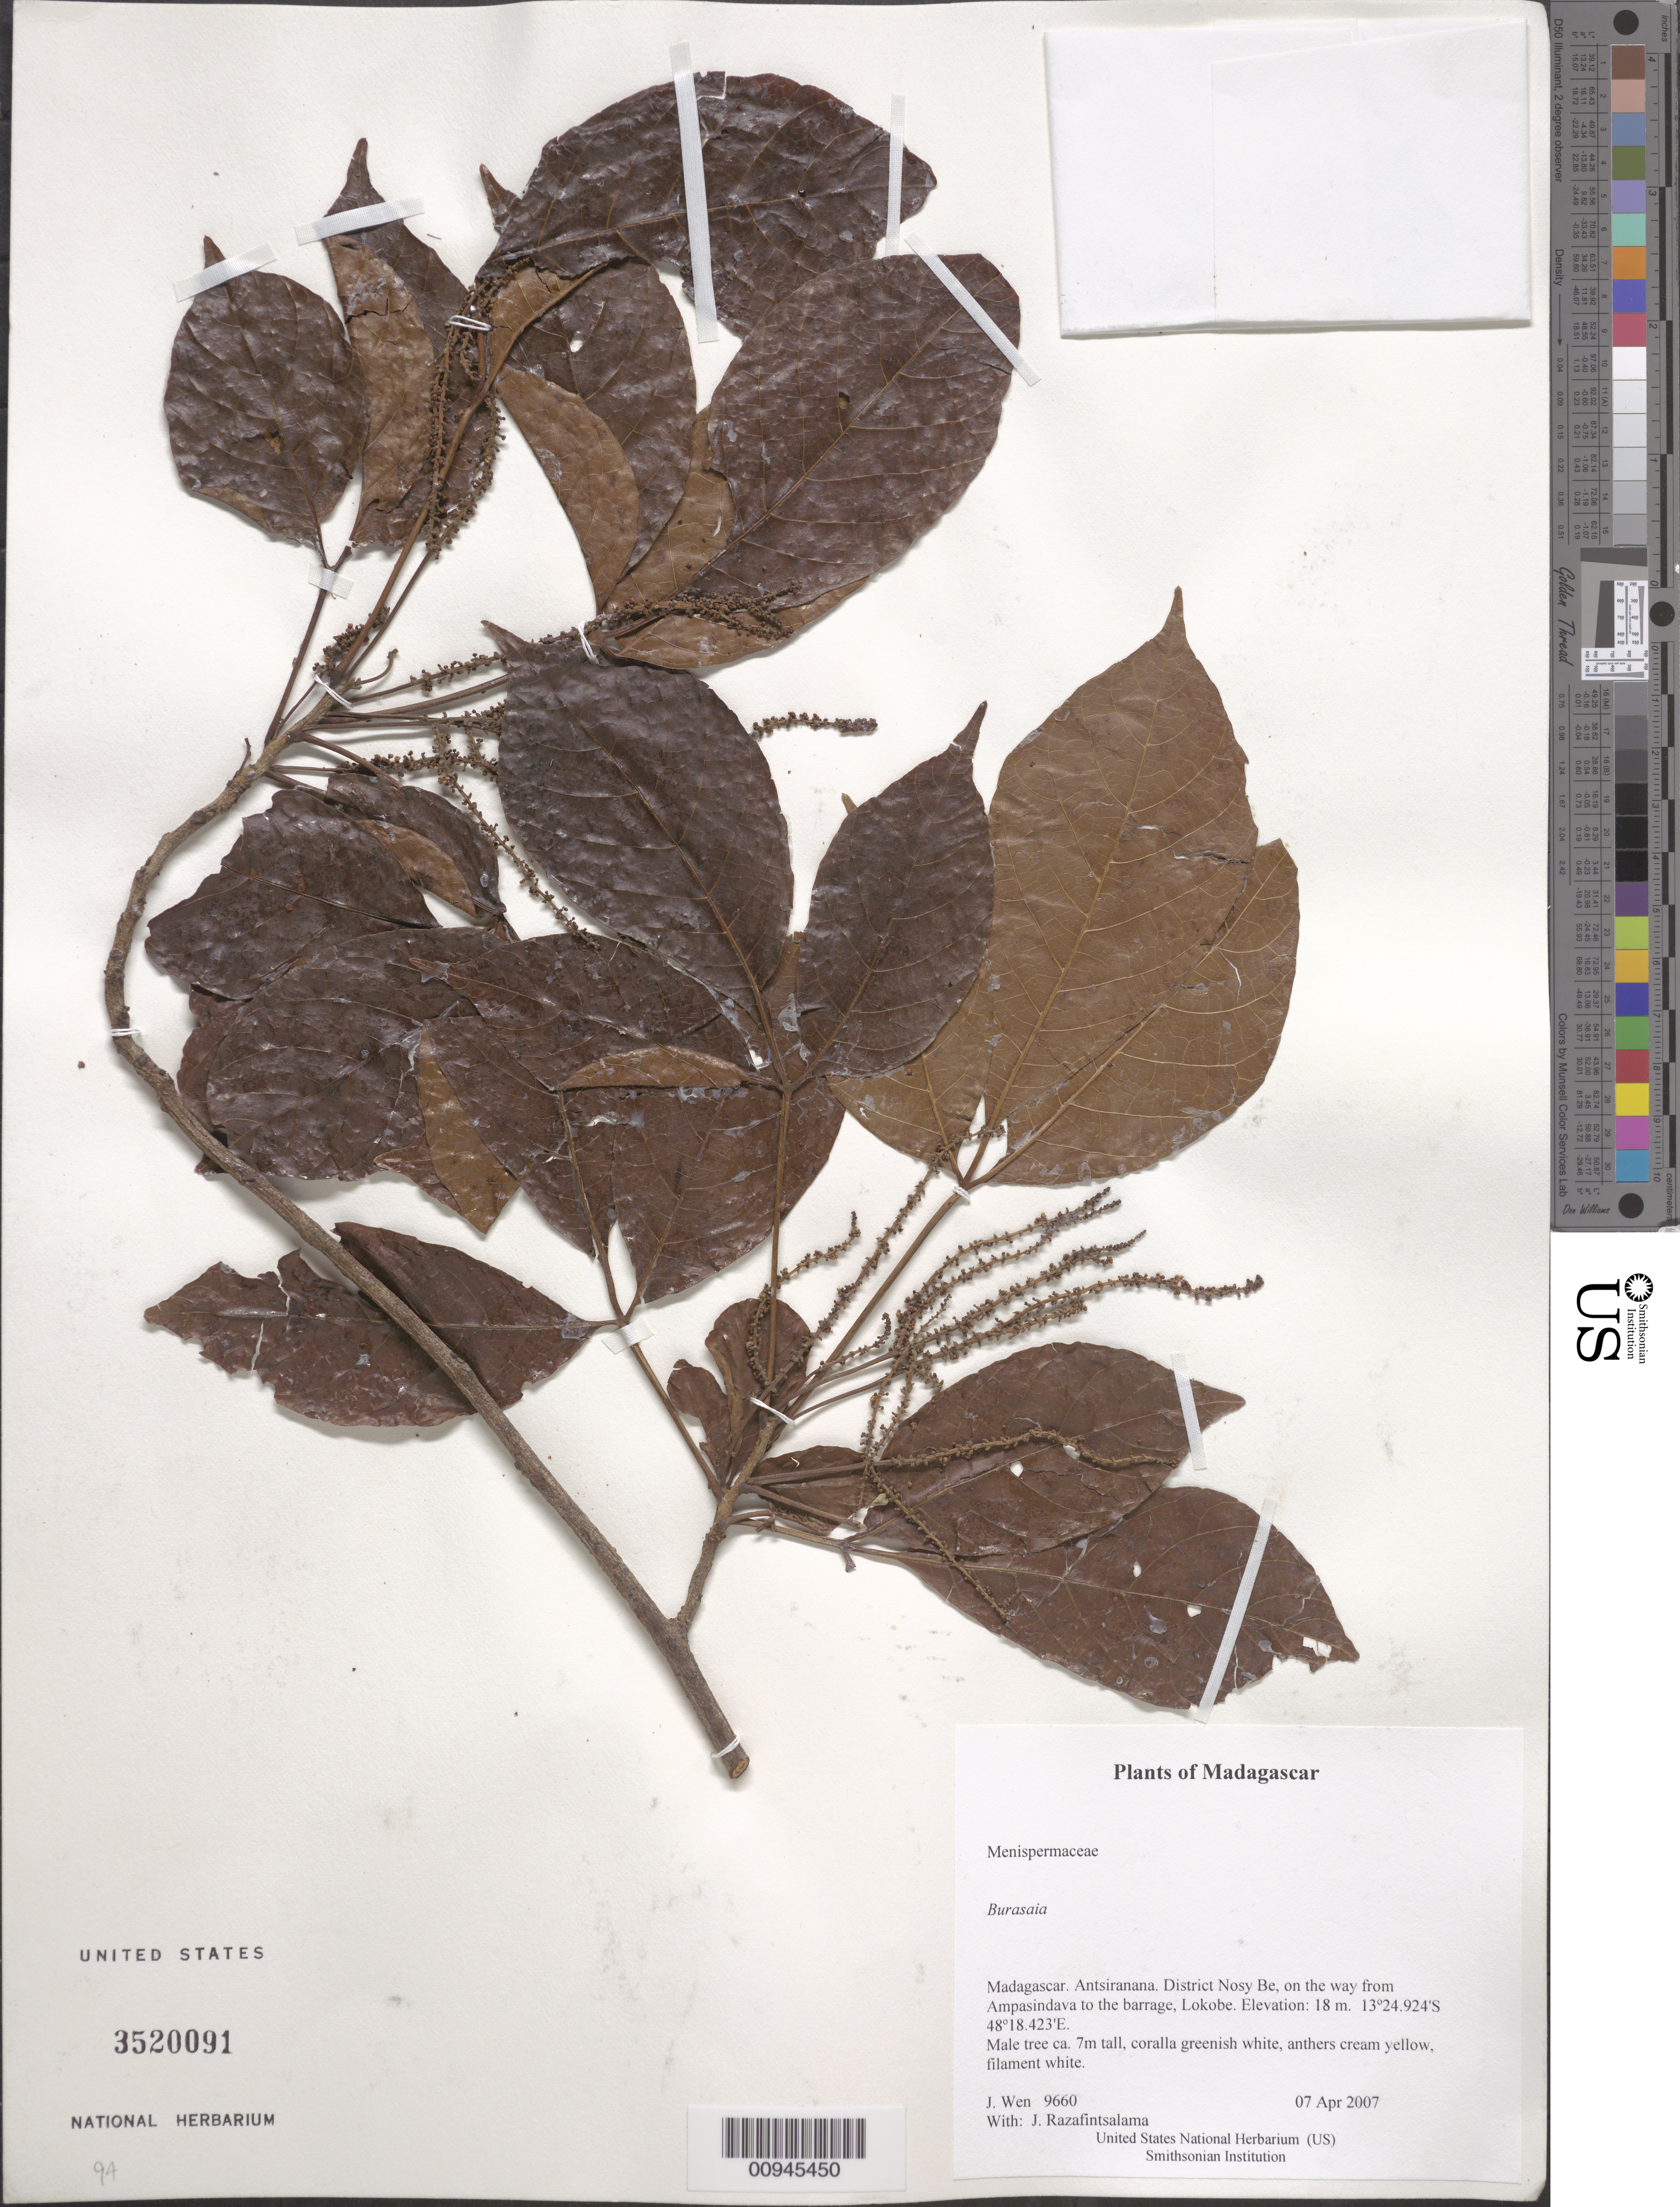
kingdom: Plantae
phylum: Tracheophyta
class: Magnoliopsida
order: Ranunculales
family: Menispermaceae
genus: Burasaia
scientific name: Burasaia sp.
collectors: J. Wen & J. Razafintsalama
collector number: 9660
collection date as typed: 07 Apr 2007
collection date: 2007-04-07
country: Madagascar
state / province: Diana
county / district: Nosy Be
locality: District Nosy Be, on the way from Ampasindava to the barrage, Lokobe.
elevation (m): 18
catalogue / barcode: US 3520091